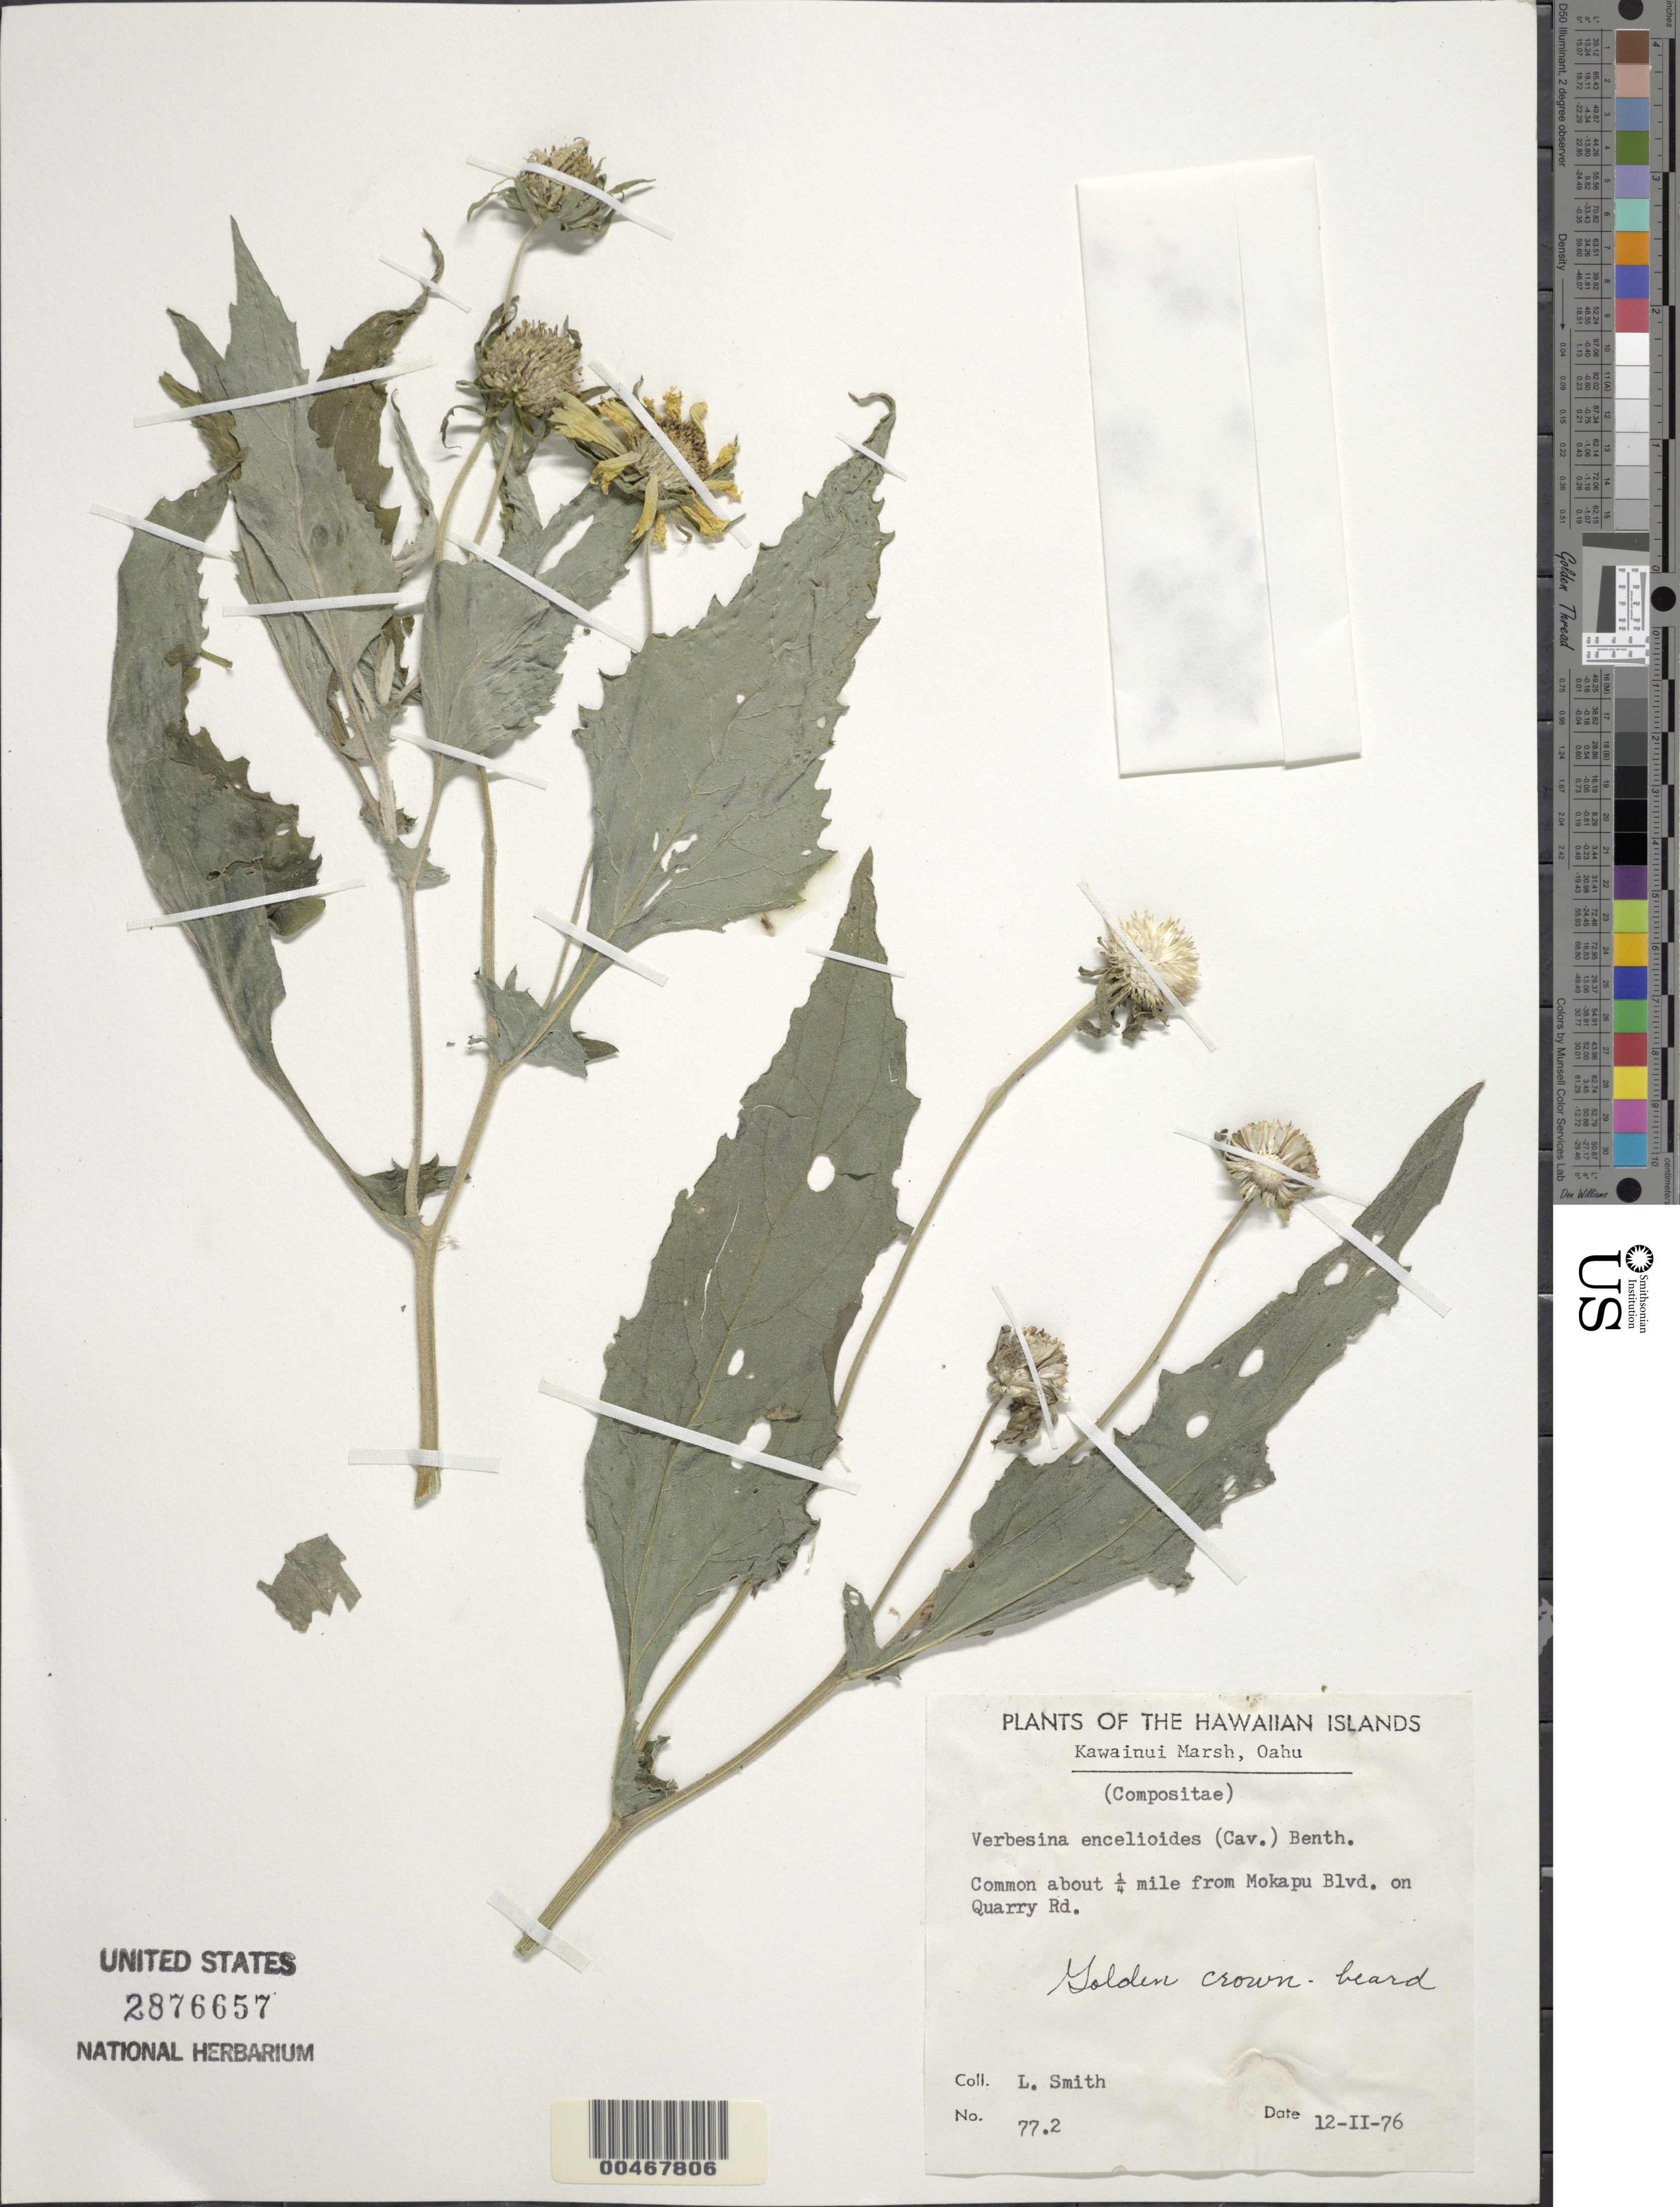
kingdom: Plantae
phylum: Tracheophyta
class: Magnoliopsida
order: Asterales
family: Asteraceae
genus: Verbesina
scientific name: Verbesina encelioides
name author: (Cav.) Benth. & Hook. ex A. Gray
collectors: L. Smith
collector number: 77.2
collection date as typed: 12 Feb 1976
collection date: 1976-02-12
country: United States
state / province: Hawaii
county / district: Honolulu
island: Oahu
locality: Kawainui Marsh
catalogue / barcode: US 2876657